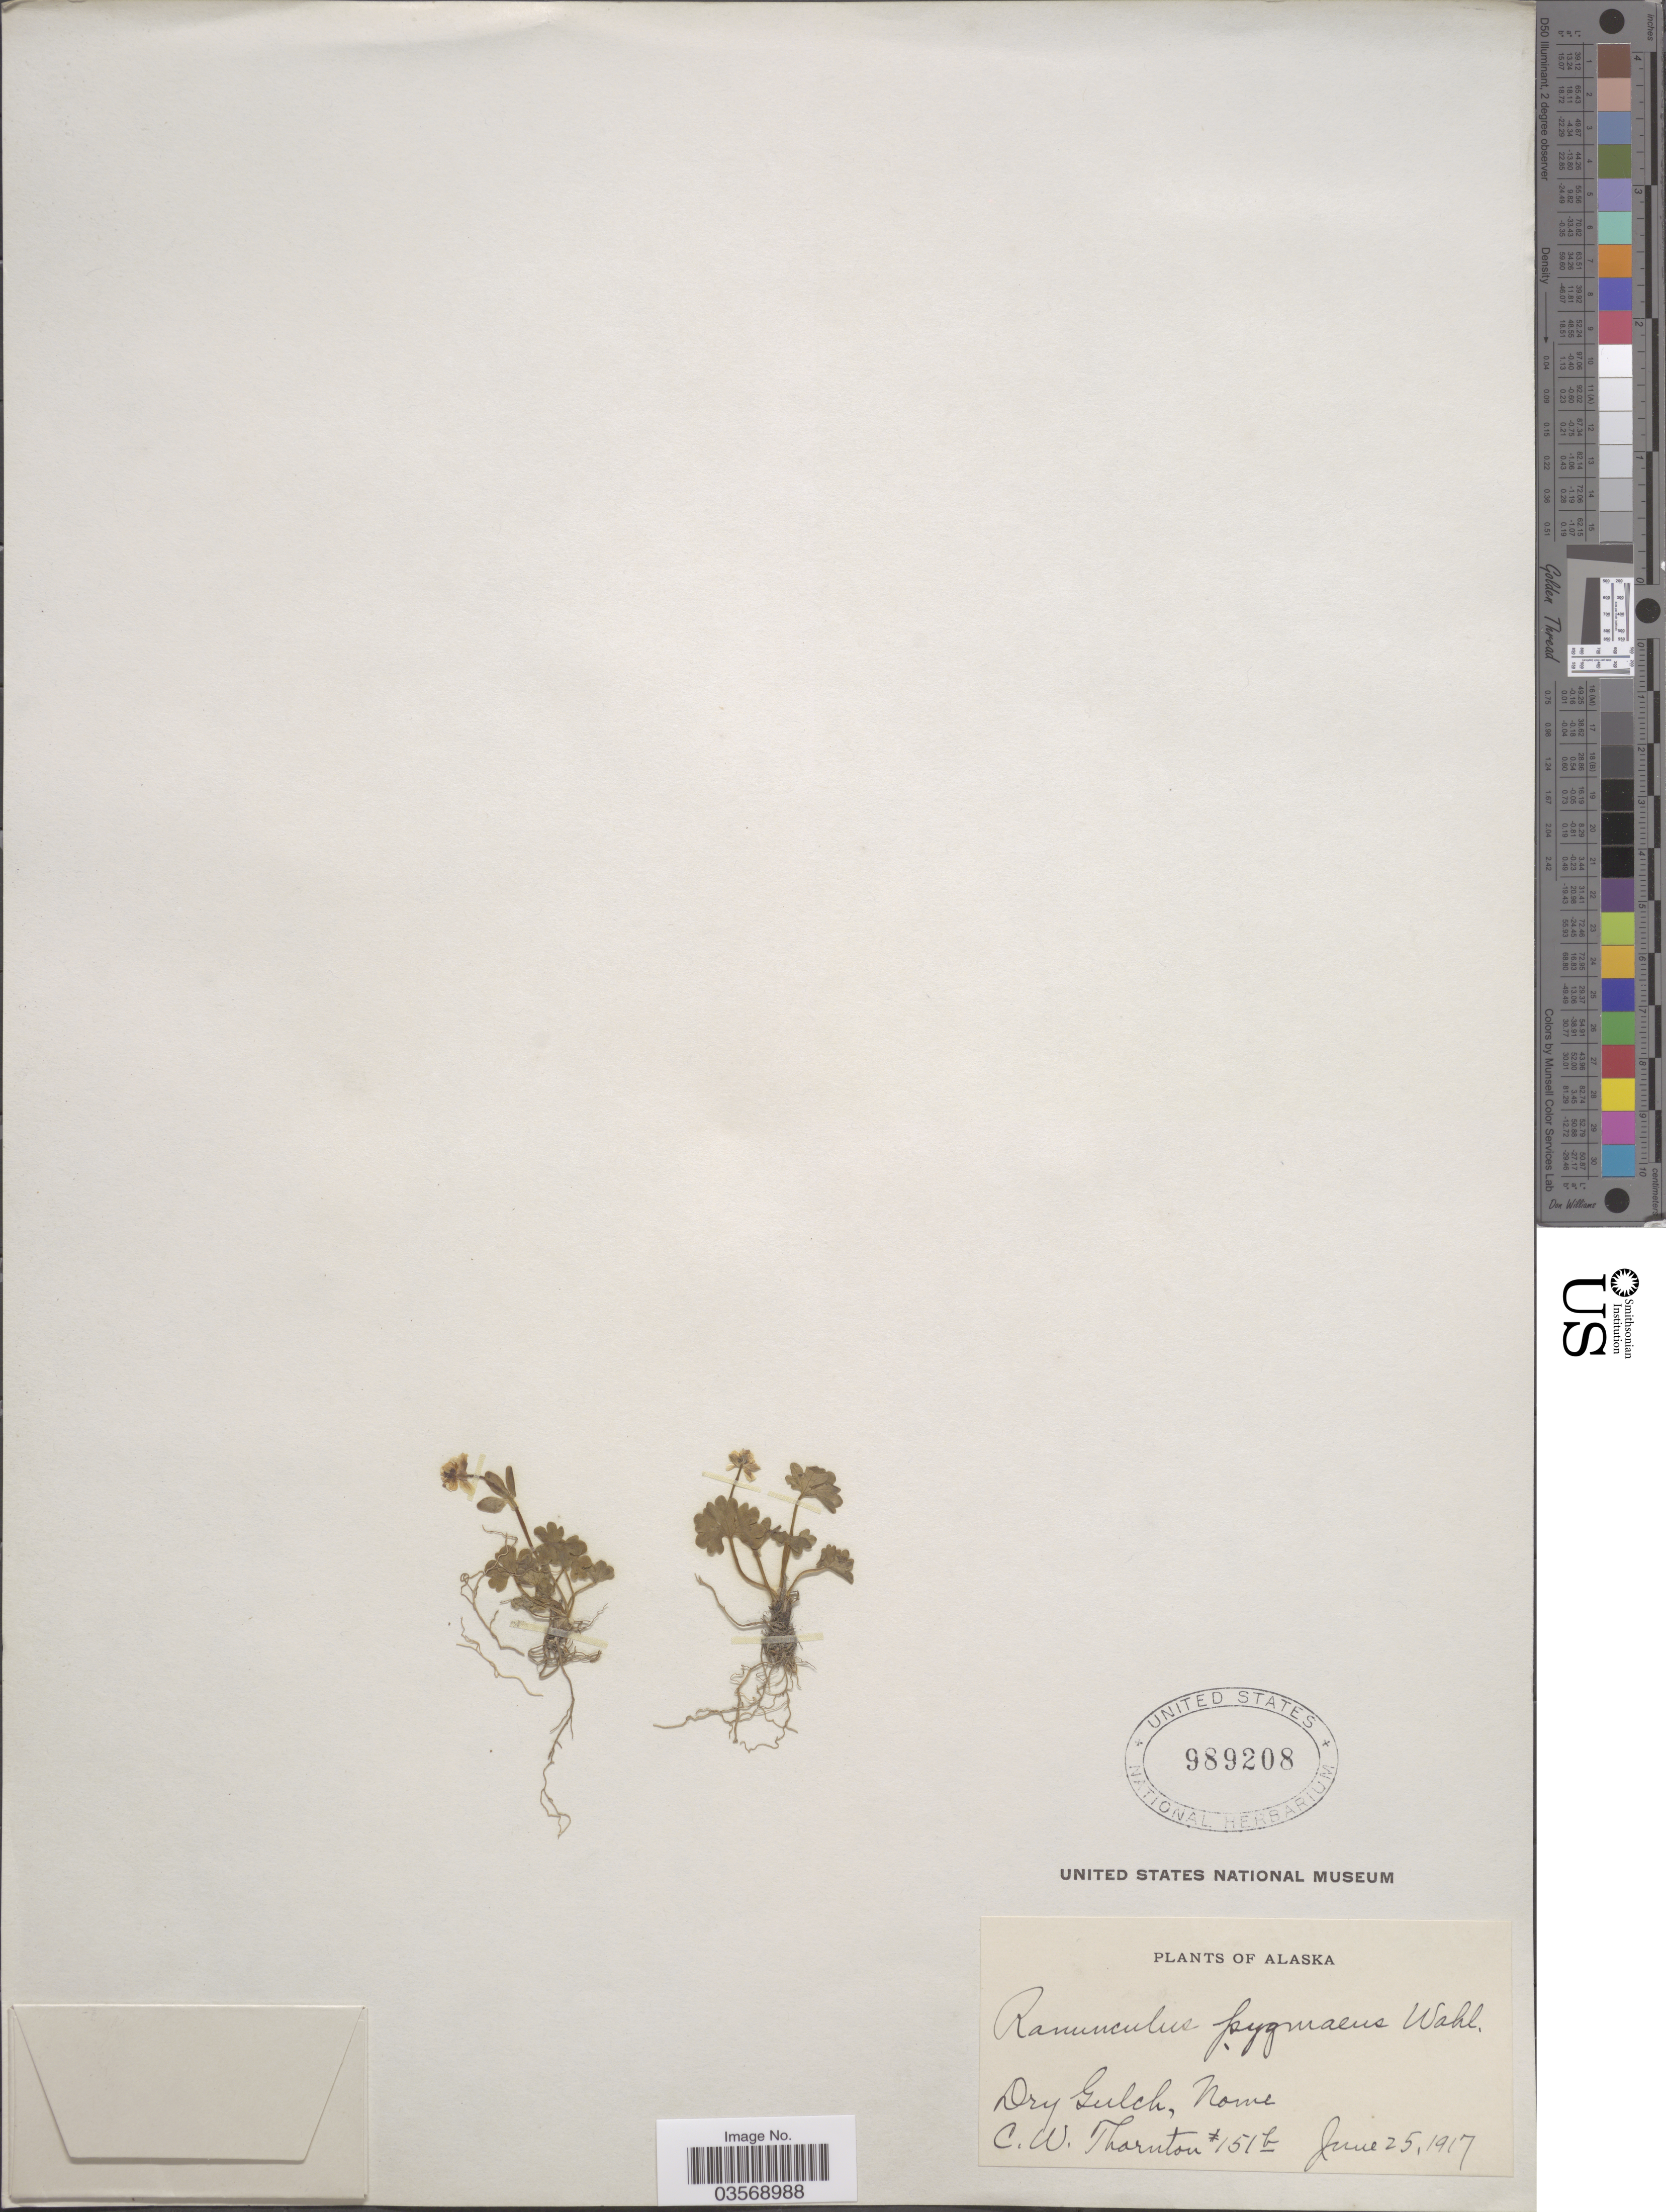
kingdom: Plantae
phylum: Tracheophyta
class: Magnoliopsida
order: Ranunculales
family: Ranunculaceae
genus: Ranunculus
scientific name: Ranunculus pygmaeus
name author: Wahlenb.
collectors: C. Thornton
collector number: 151b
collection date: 1917-06-25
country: United States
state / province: Alaska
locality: Nome.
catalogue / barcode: US 989208